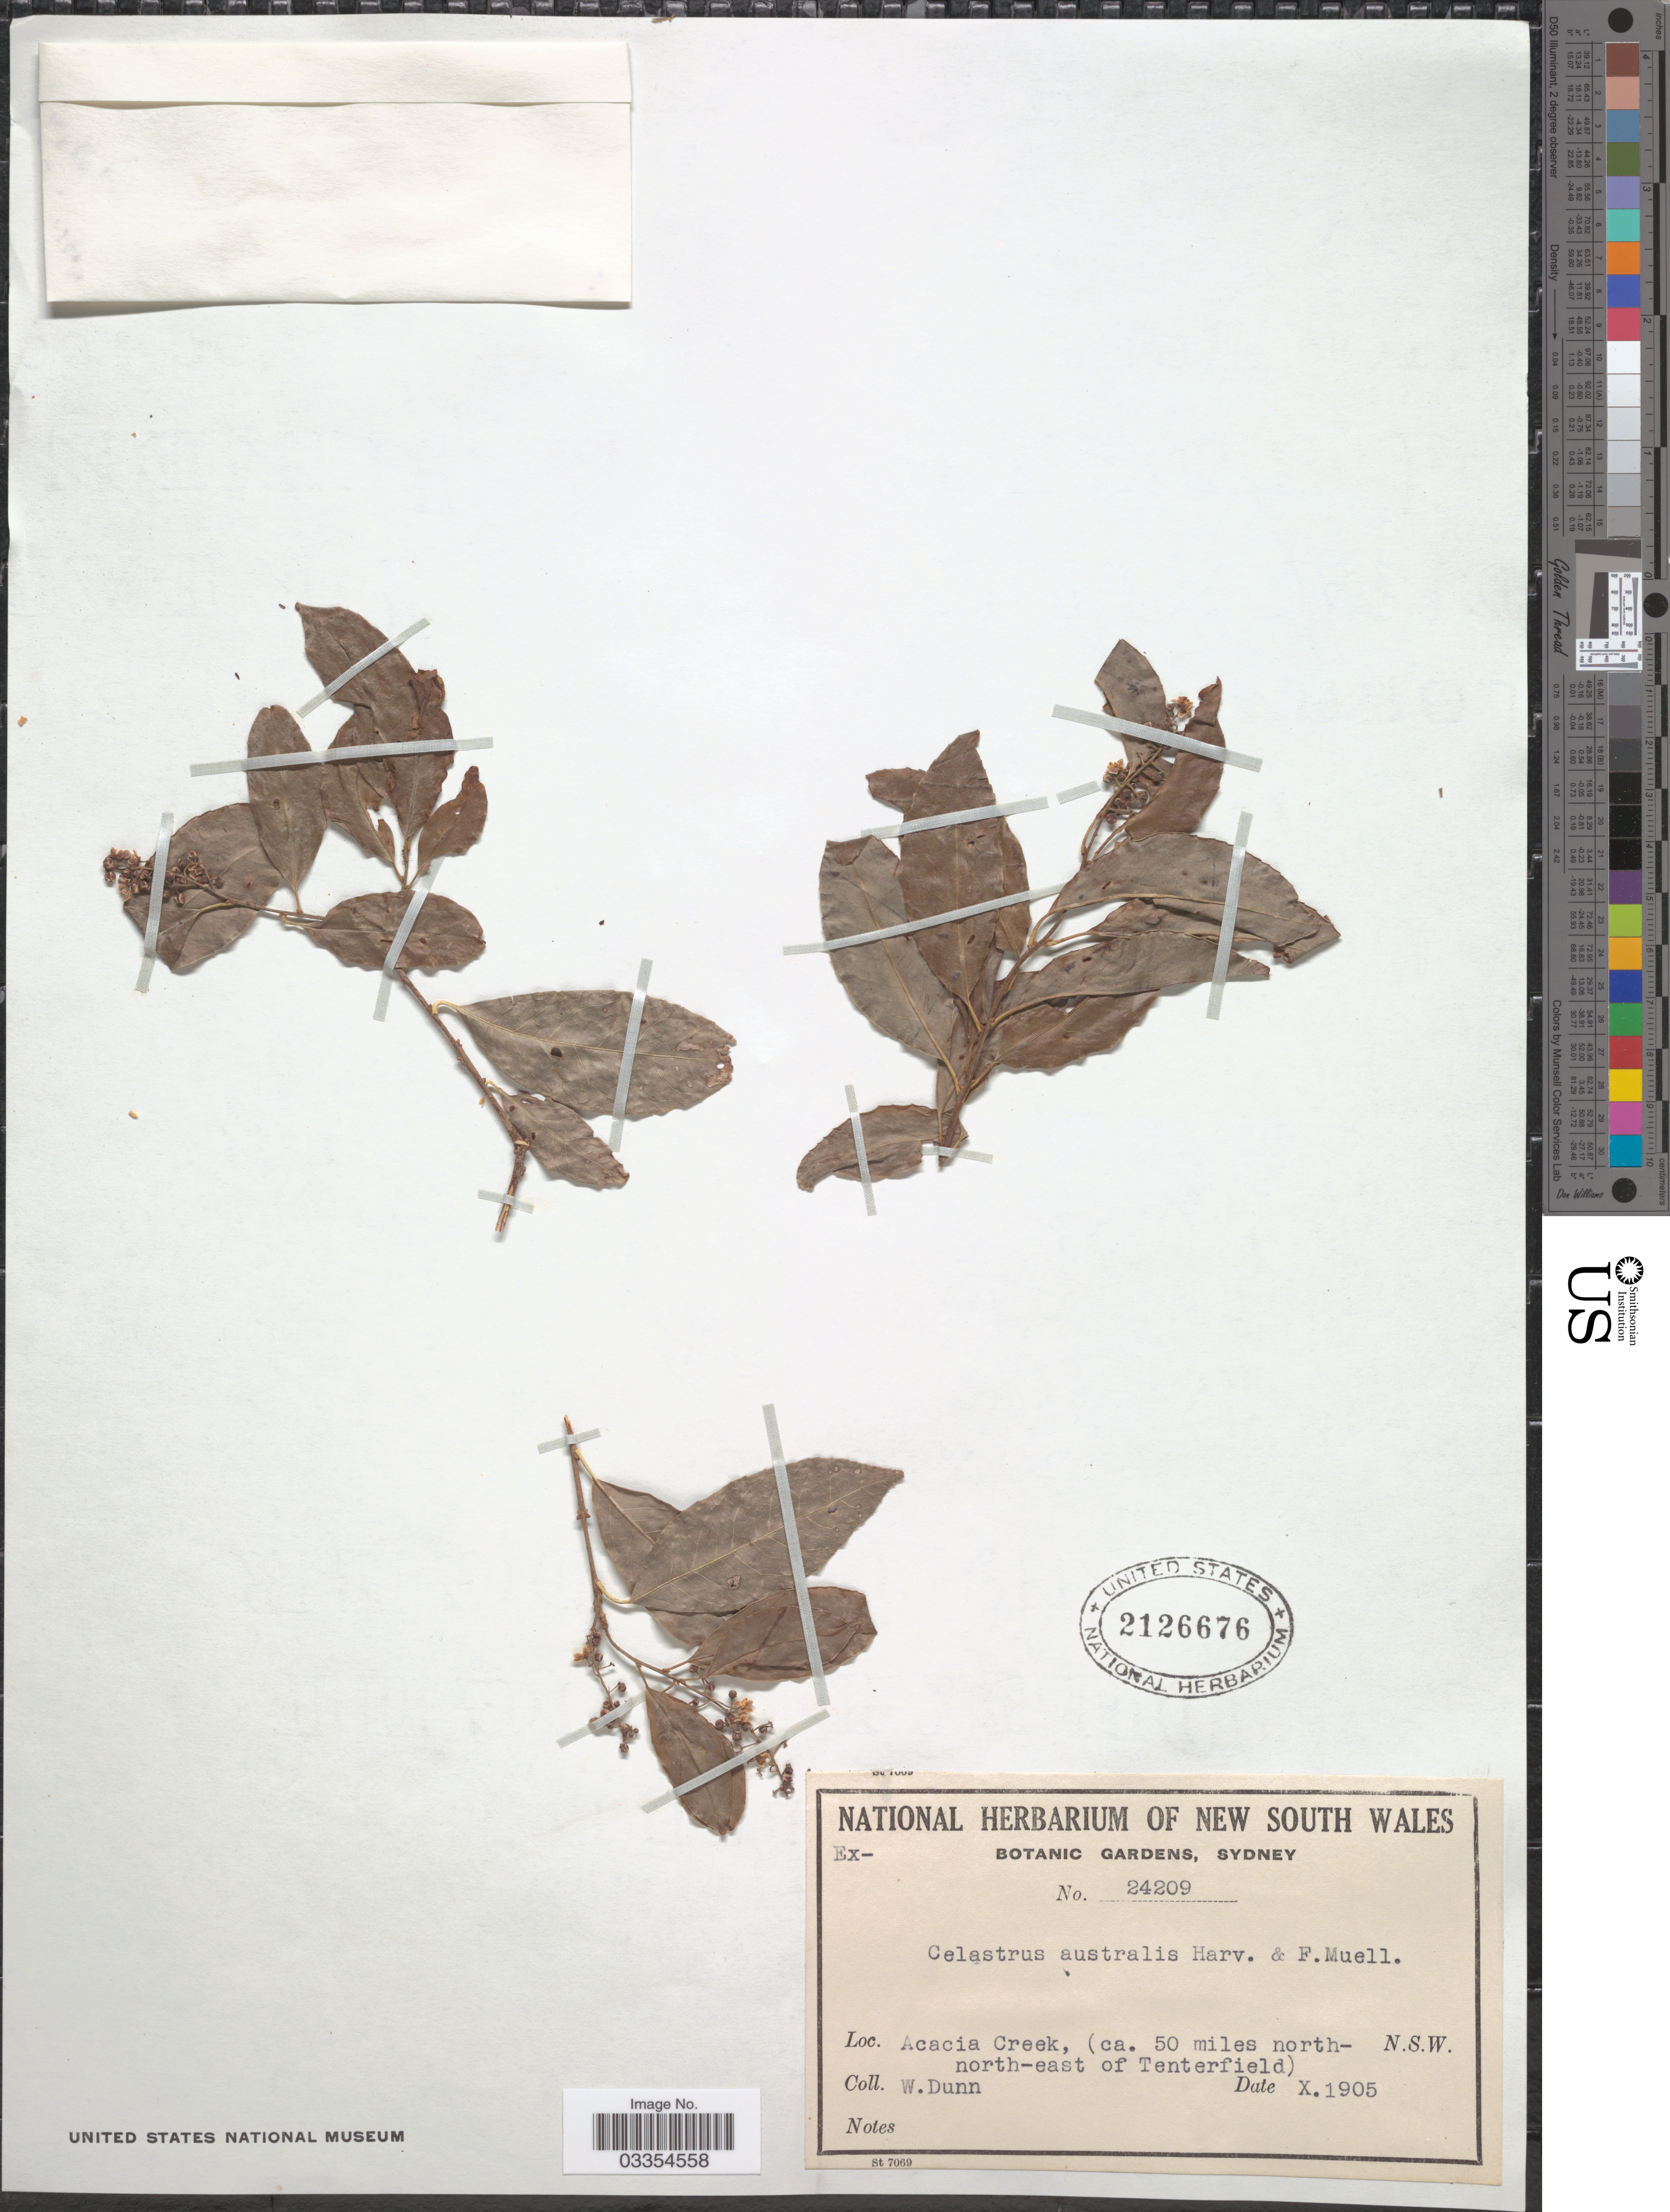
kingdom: Plantae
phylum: Tracheophyta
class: Magnoliopsida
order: Celastrales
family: Celastraceae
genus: Celastrus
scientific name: Celastrus australis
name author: Harv. & F. Muell.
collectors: W. Dunn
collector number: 24209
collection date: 1905-10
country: Australia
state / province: New South Wales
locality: Acacia Creek, (ca. 50 miles north-north-east of Tenterfield).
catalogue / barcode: US 2126676